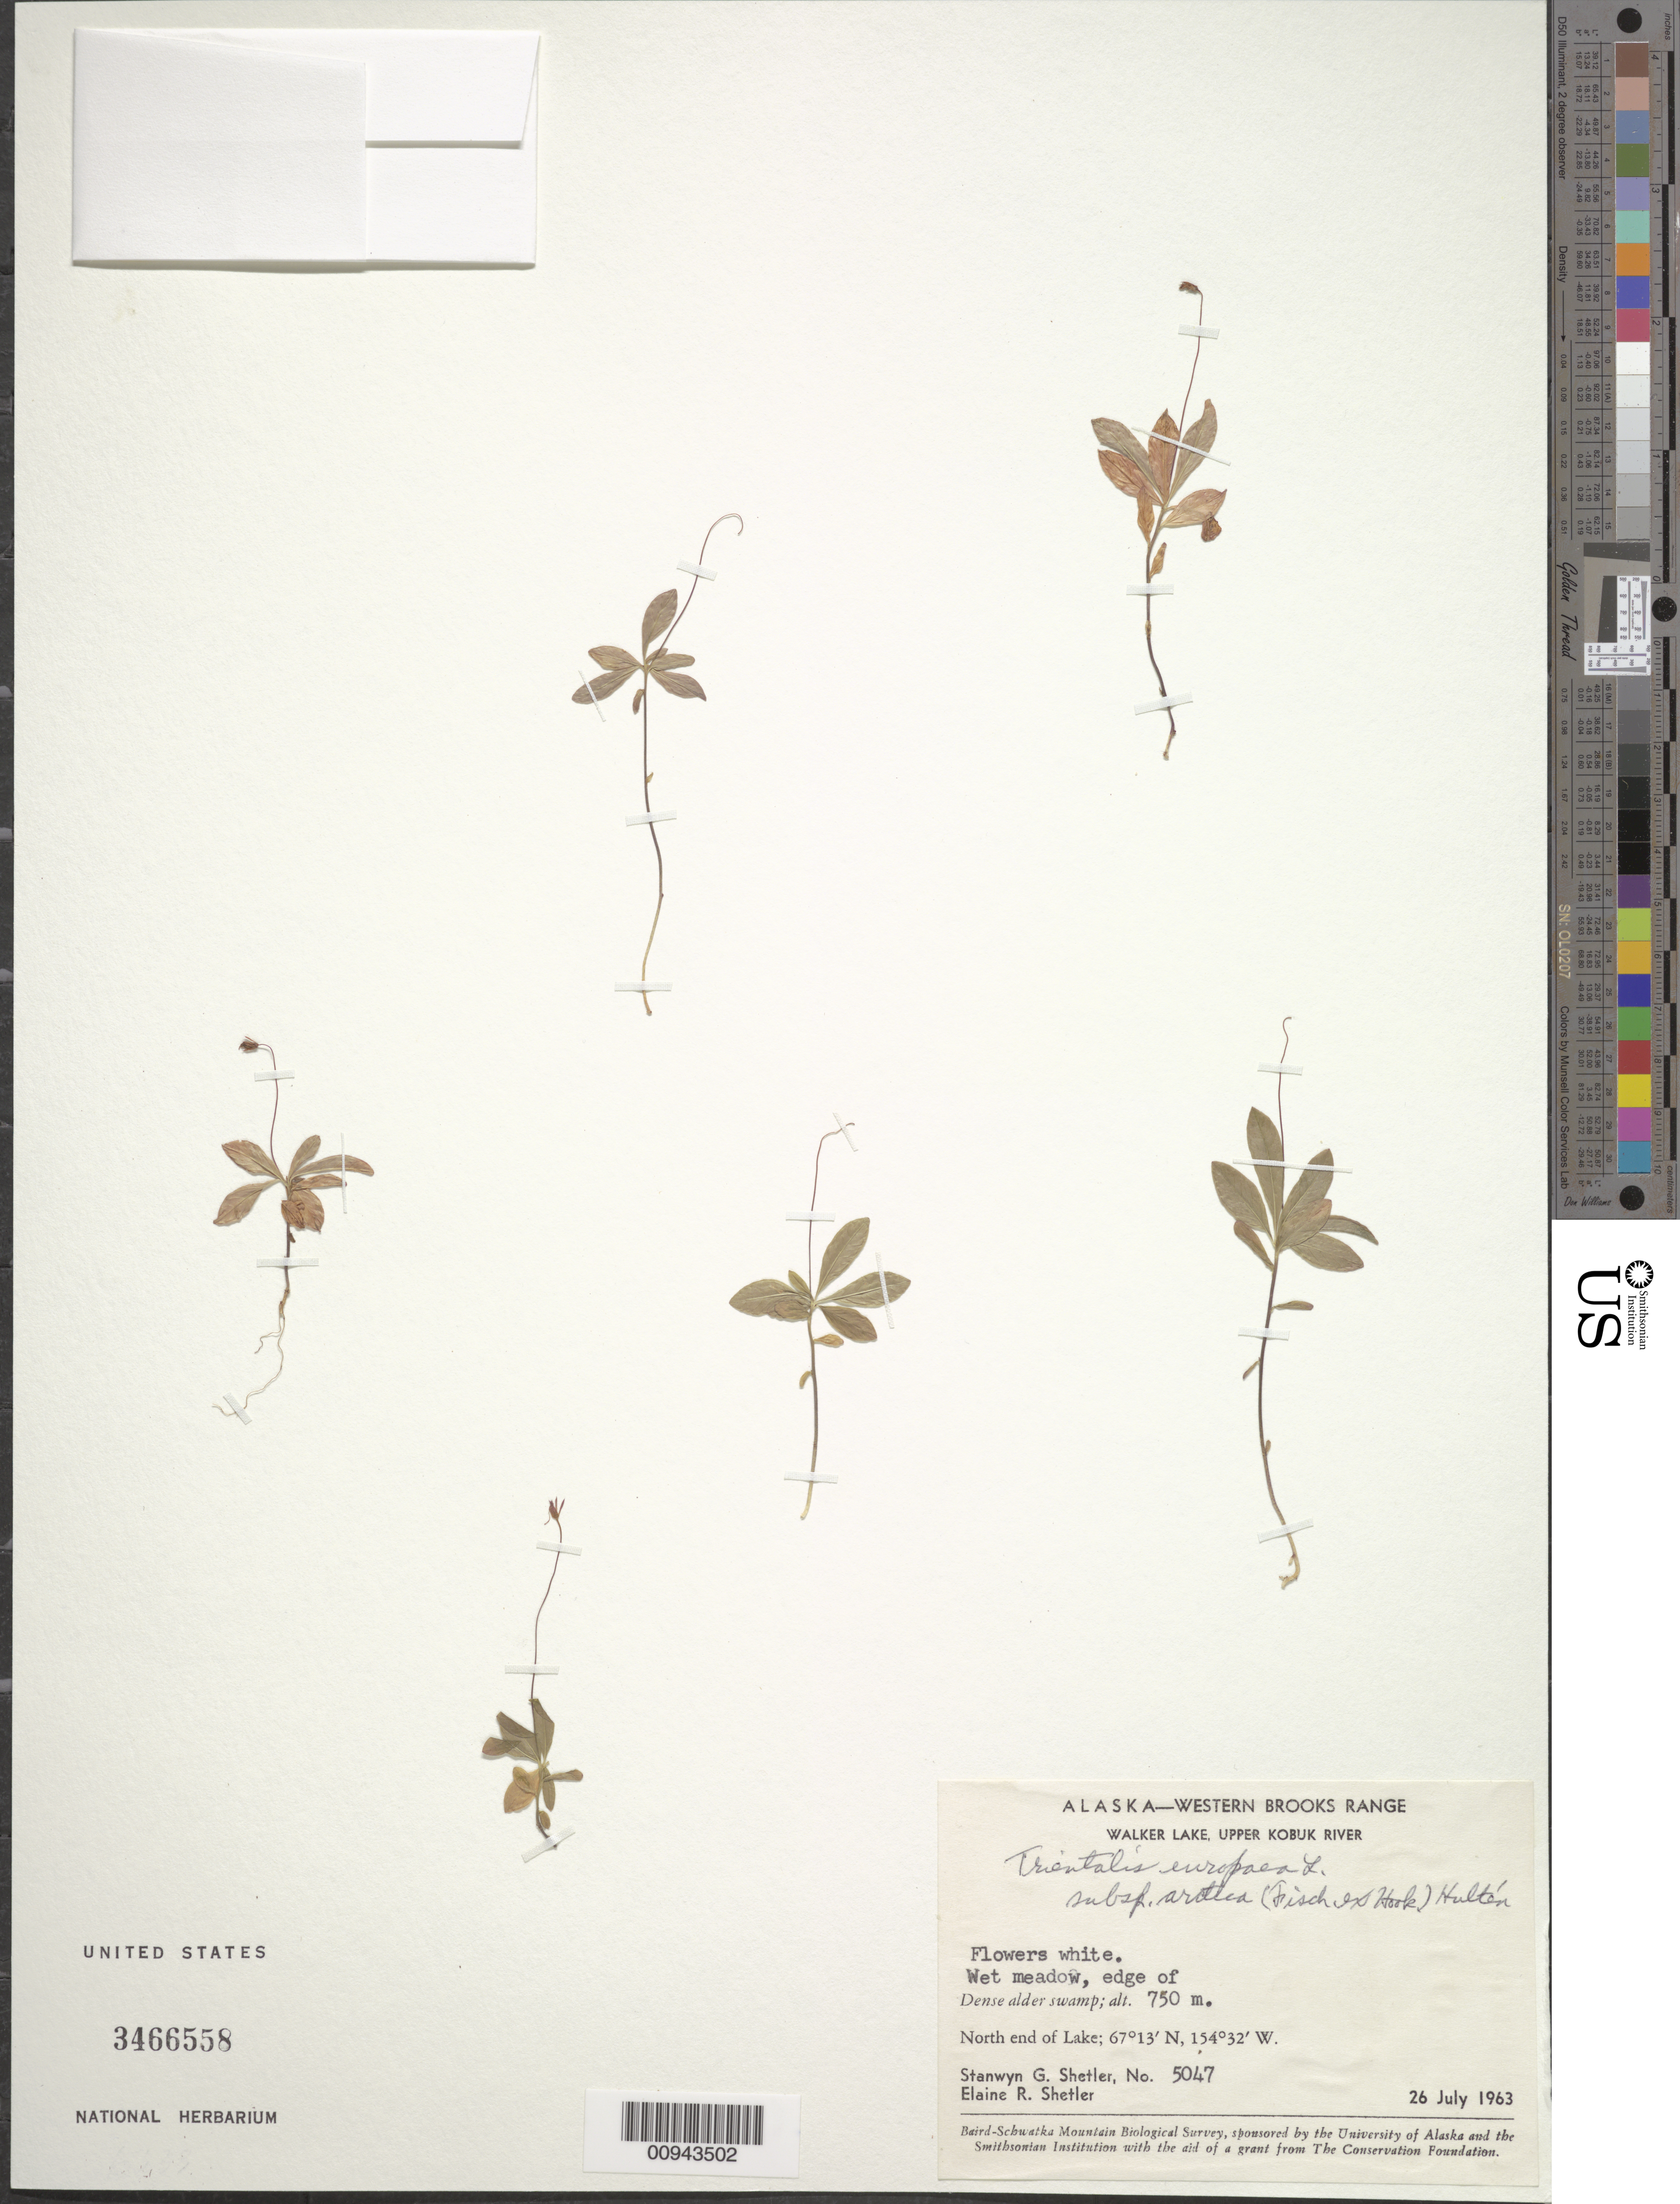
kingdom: Plantae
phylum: Tracheophyta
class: Magnoliopsida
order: Ericales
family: Primulaceae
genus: Trientalis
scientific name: Trientalis europaea subsp. arctica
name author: (Fisch. ex Hook.) Hultén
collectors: S. Shetler & E. R. Shetler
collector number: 5047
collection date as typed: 26 Jul 1963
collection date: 1963-07-26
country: United States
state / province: Alaska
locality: North end of Walker Lake. Western Brooks Range, Upper Kobuk River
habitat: Wet meadow, edge of dense alder swamp.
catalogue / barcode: US 3466558